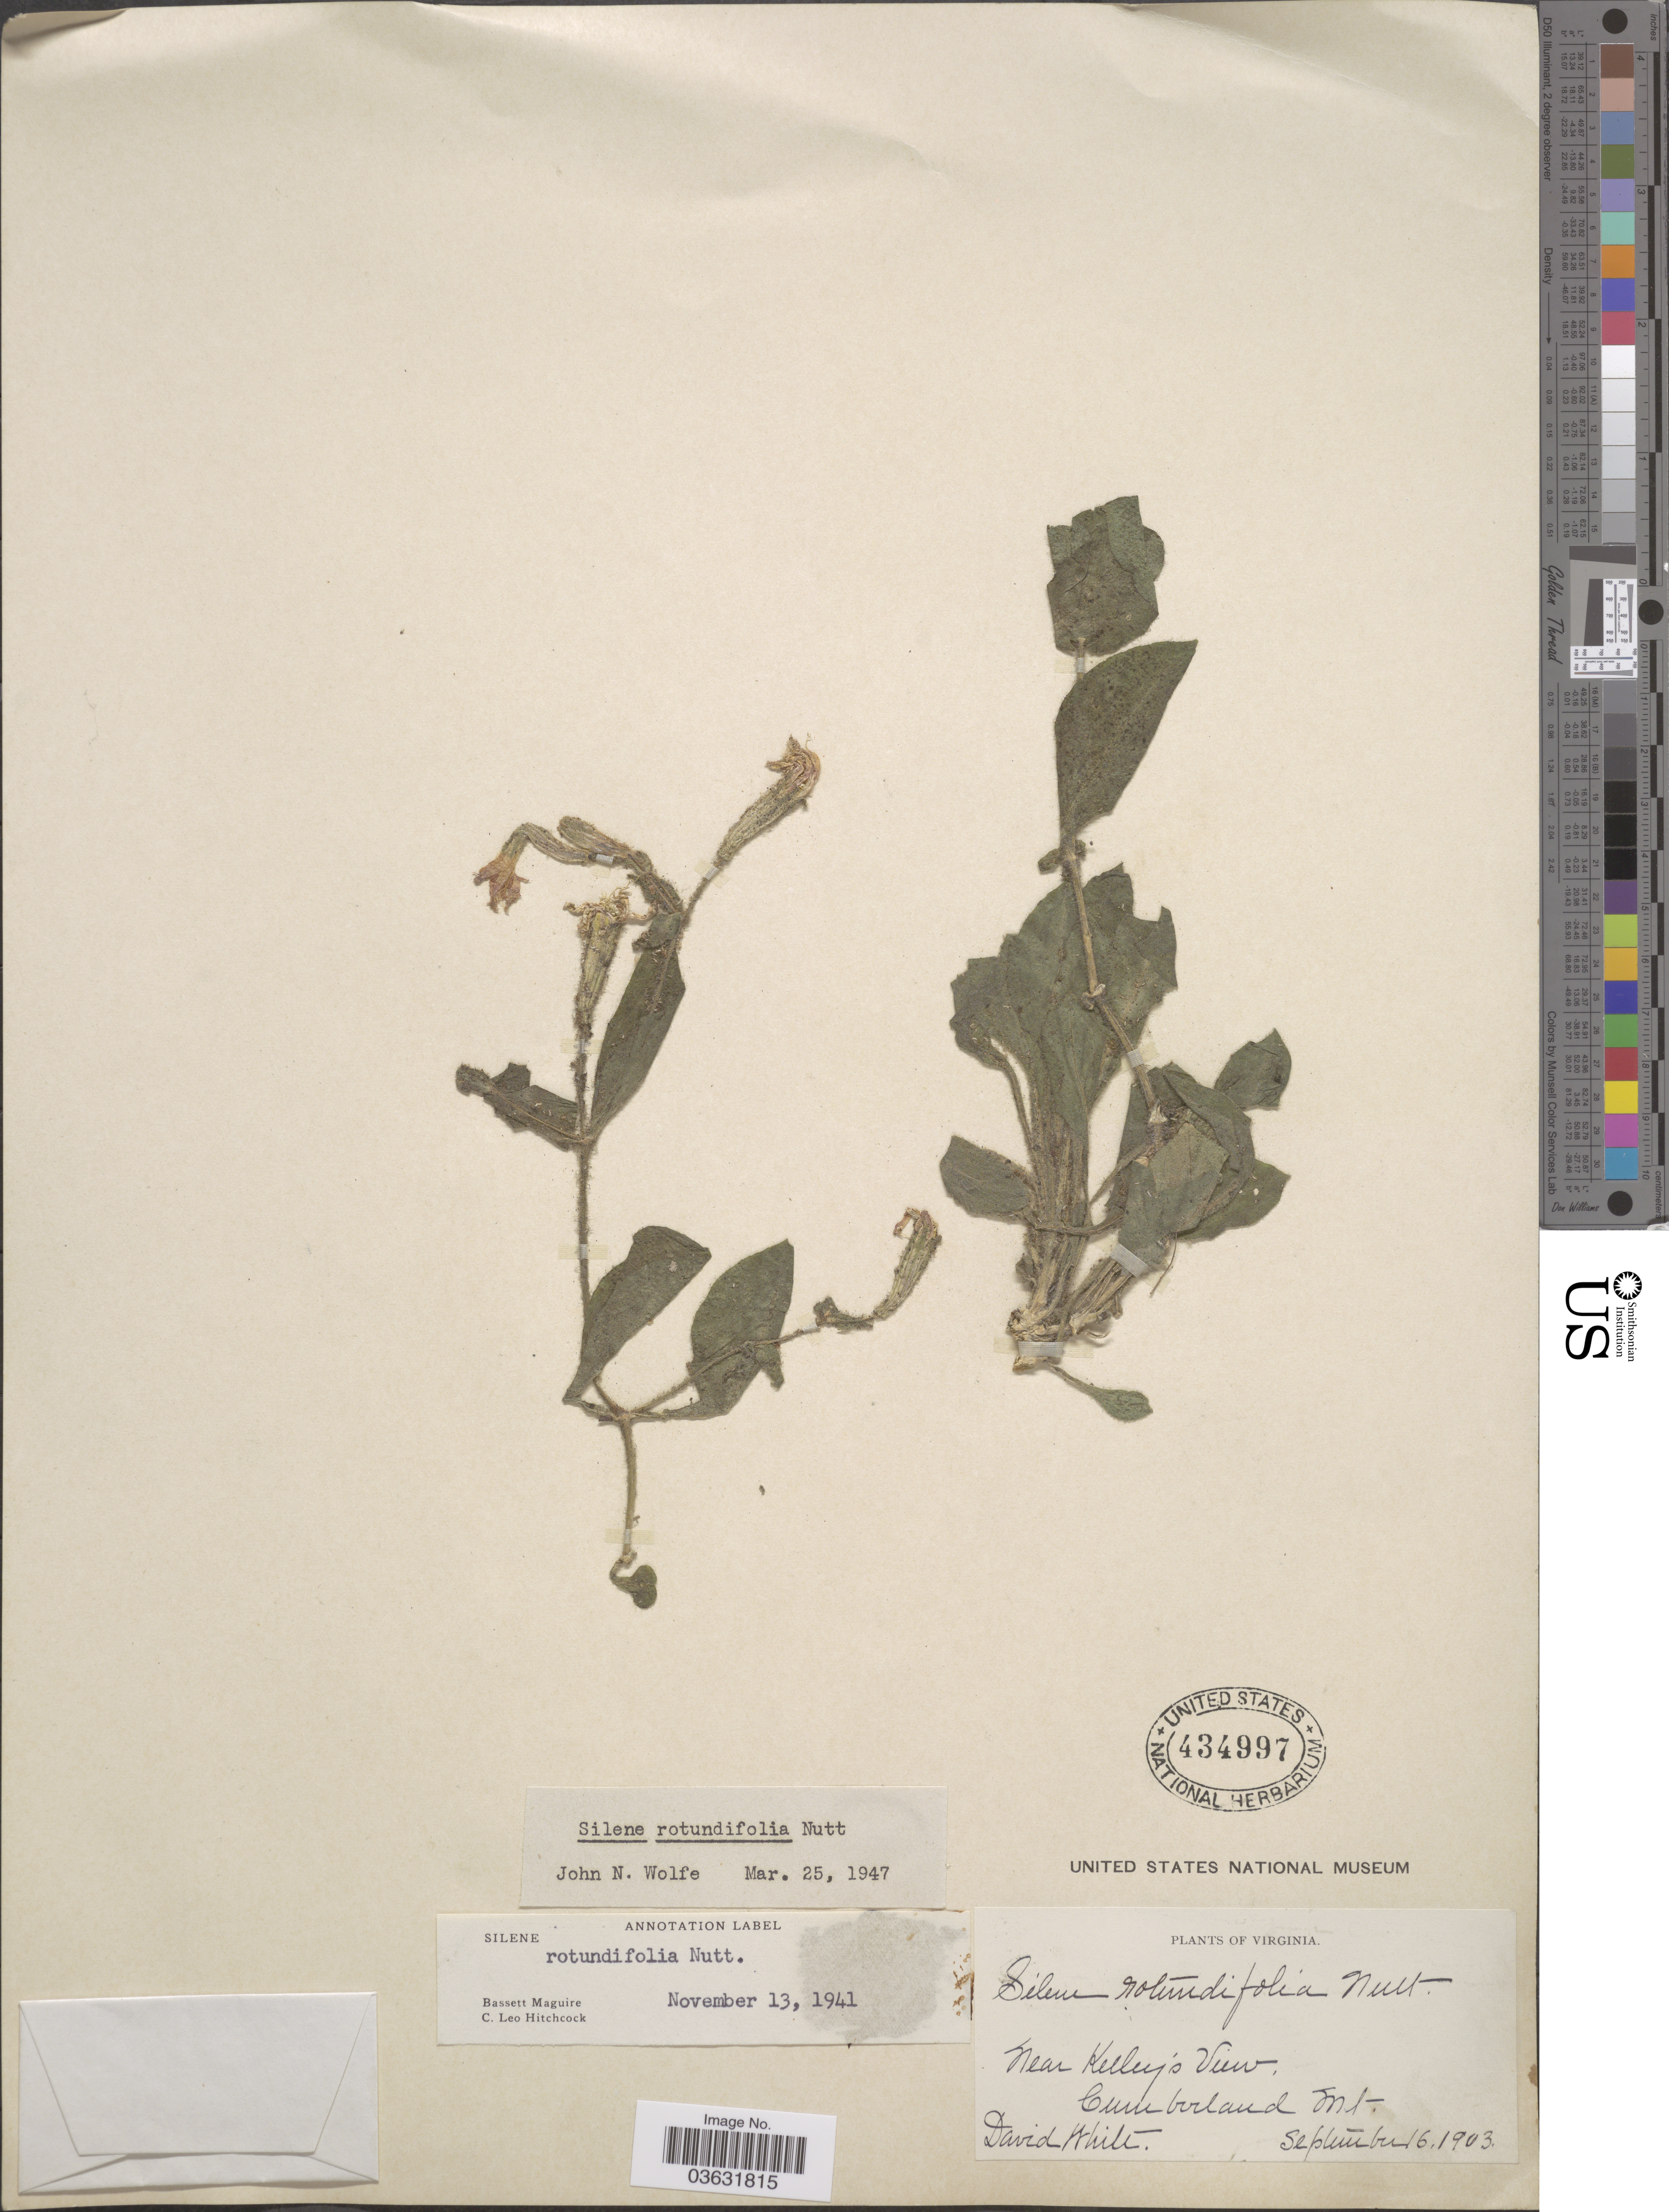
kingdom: Plantae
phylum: Tracheophyta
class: Magnoliopsida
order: Caryophyllales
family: Caryophyllaceae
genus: Silene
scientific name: Silene rotundifolia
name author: Nutt.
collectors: D. White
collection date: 1903-09-16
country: United States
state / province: Virginia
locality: Near Kelley's View, Cumberland Mt.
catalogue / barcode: US 434997